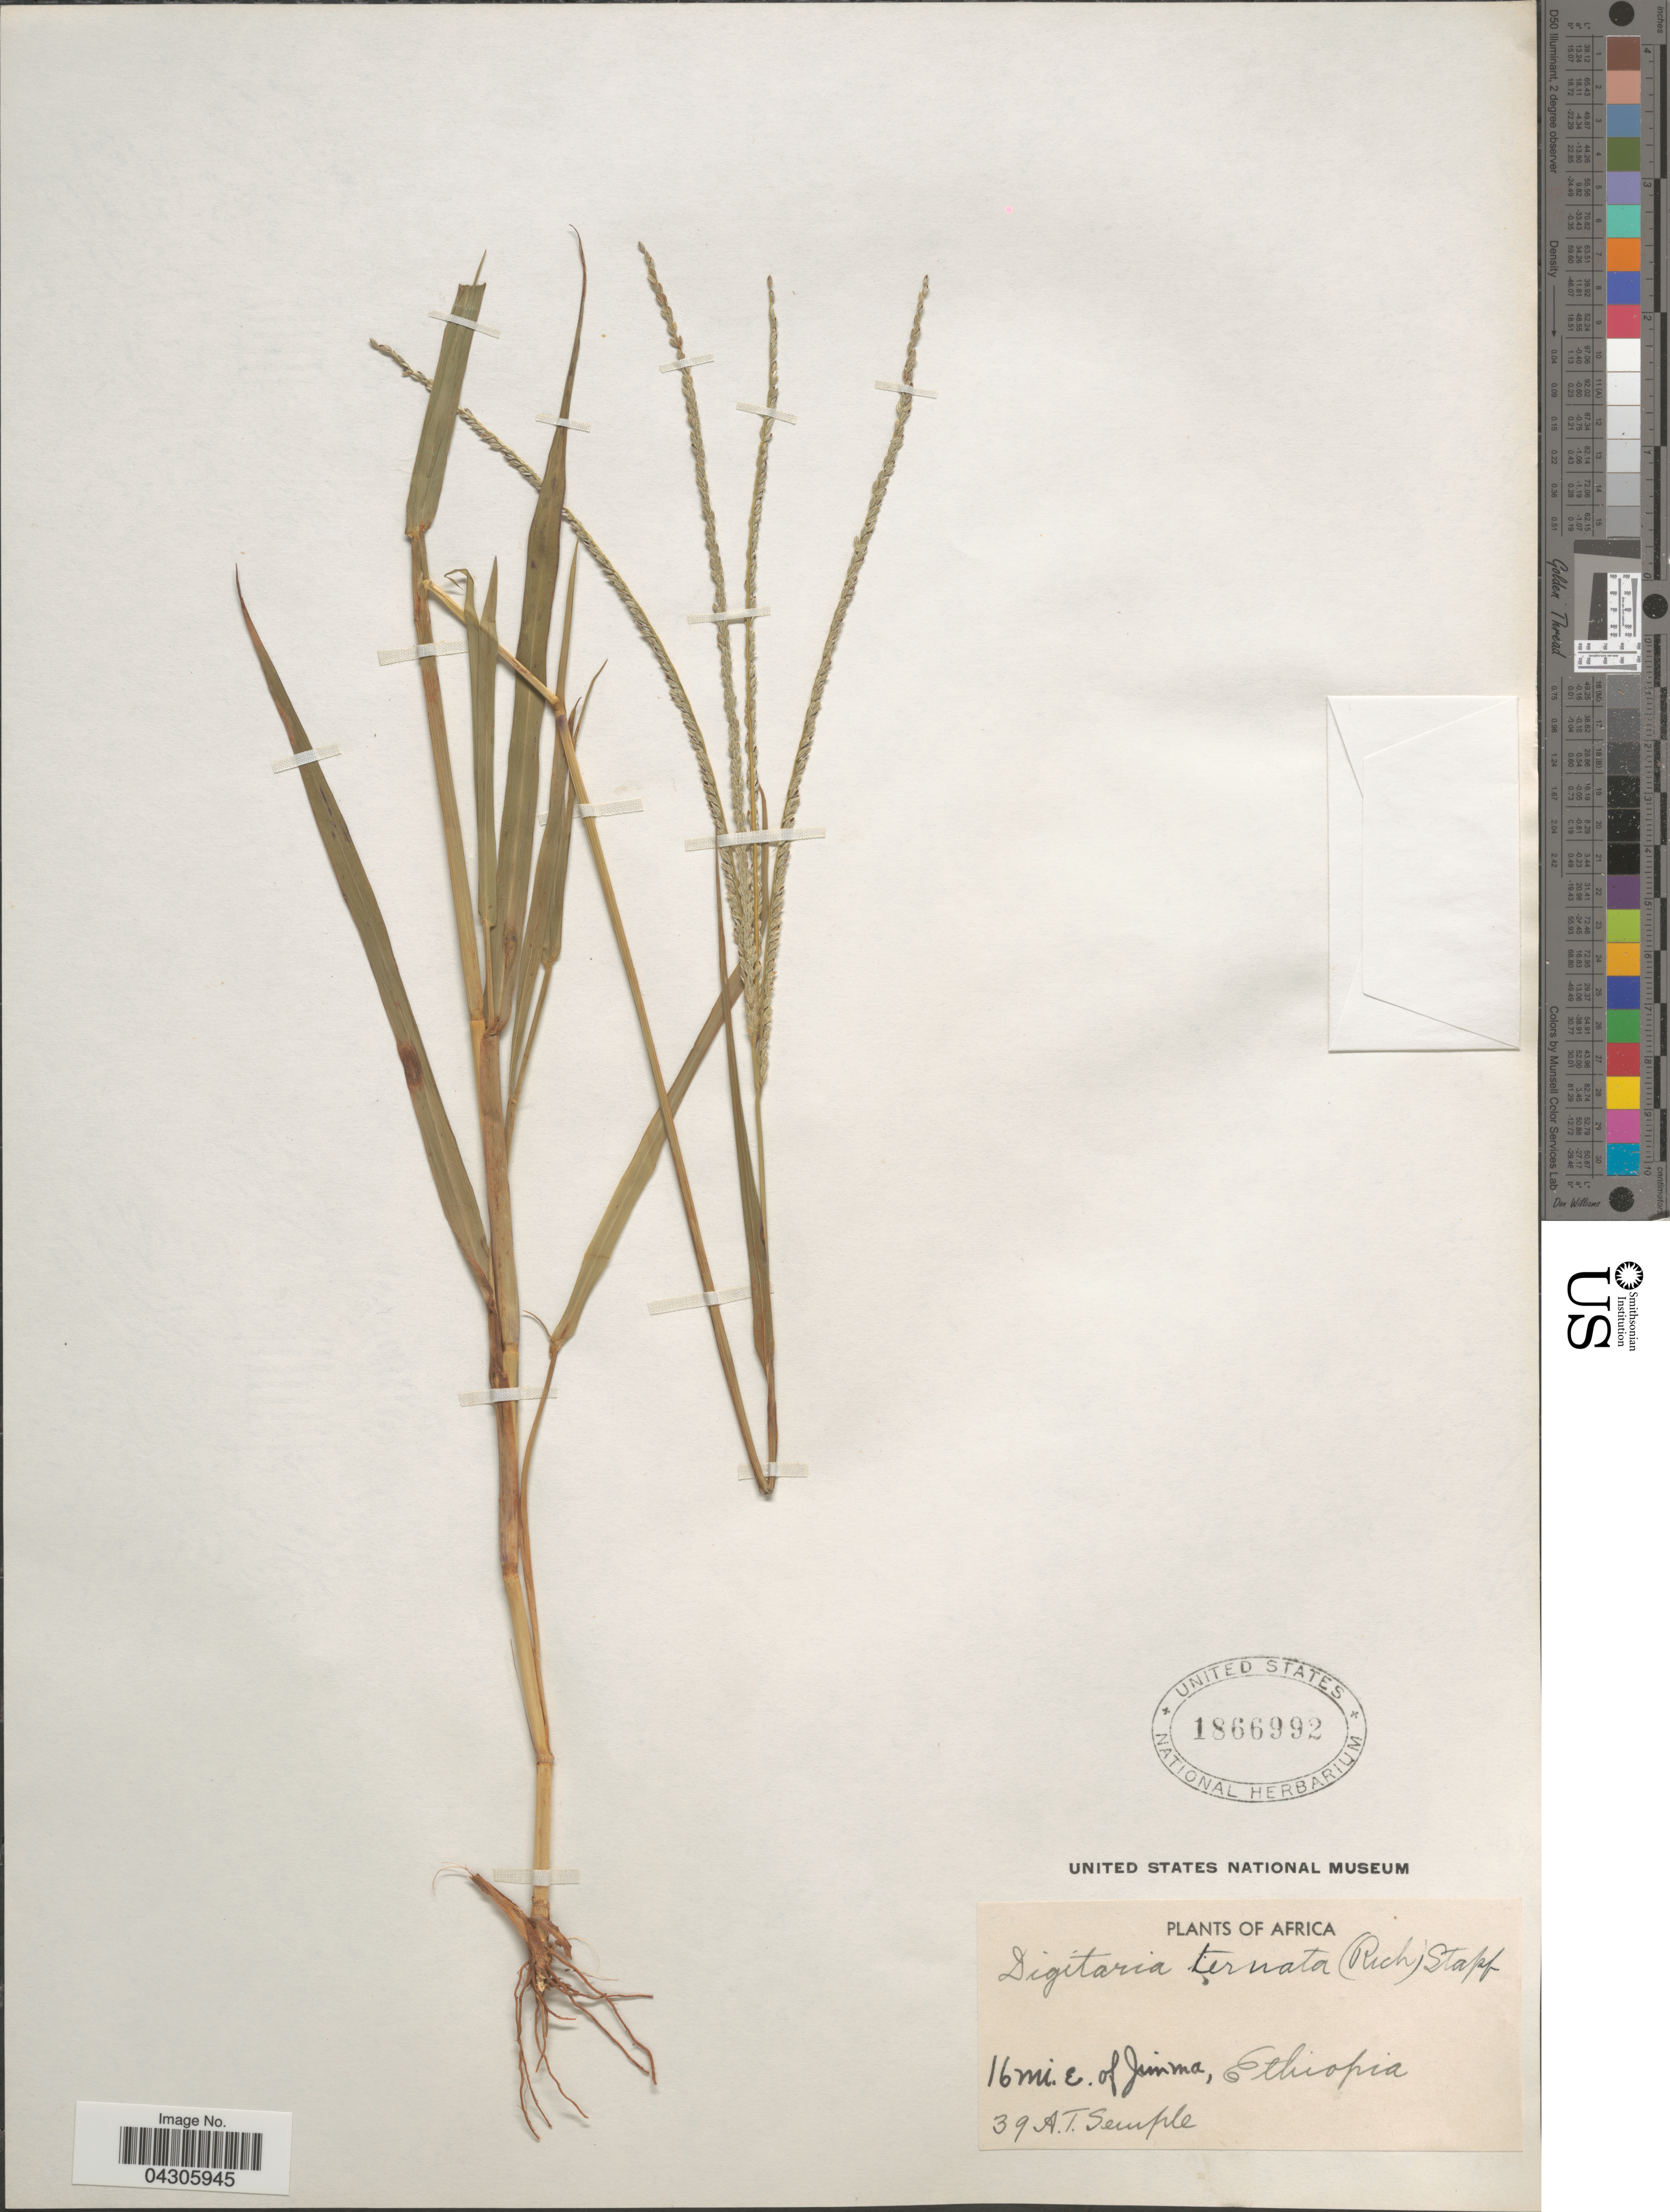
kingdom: Plantae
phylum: Tracheophyta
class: Liliopsida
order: Poales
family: Poaceae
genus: Digitaria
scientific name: Digitaria ternata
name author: (Hochr. ex A. Rich.) Stapf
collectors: A. Semple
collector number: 39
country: Ethiopia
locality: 16 mi. E. of Jimma.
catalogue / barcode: US 1866992